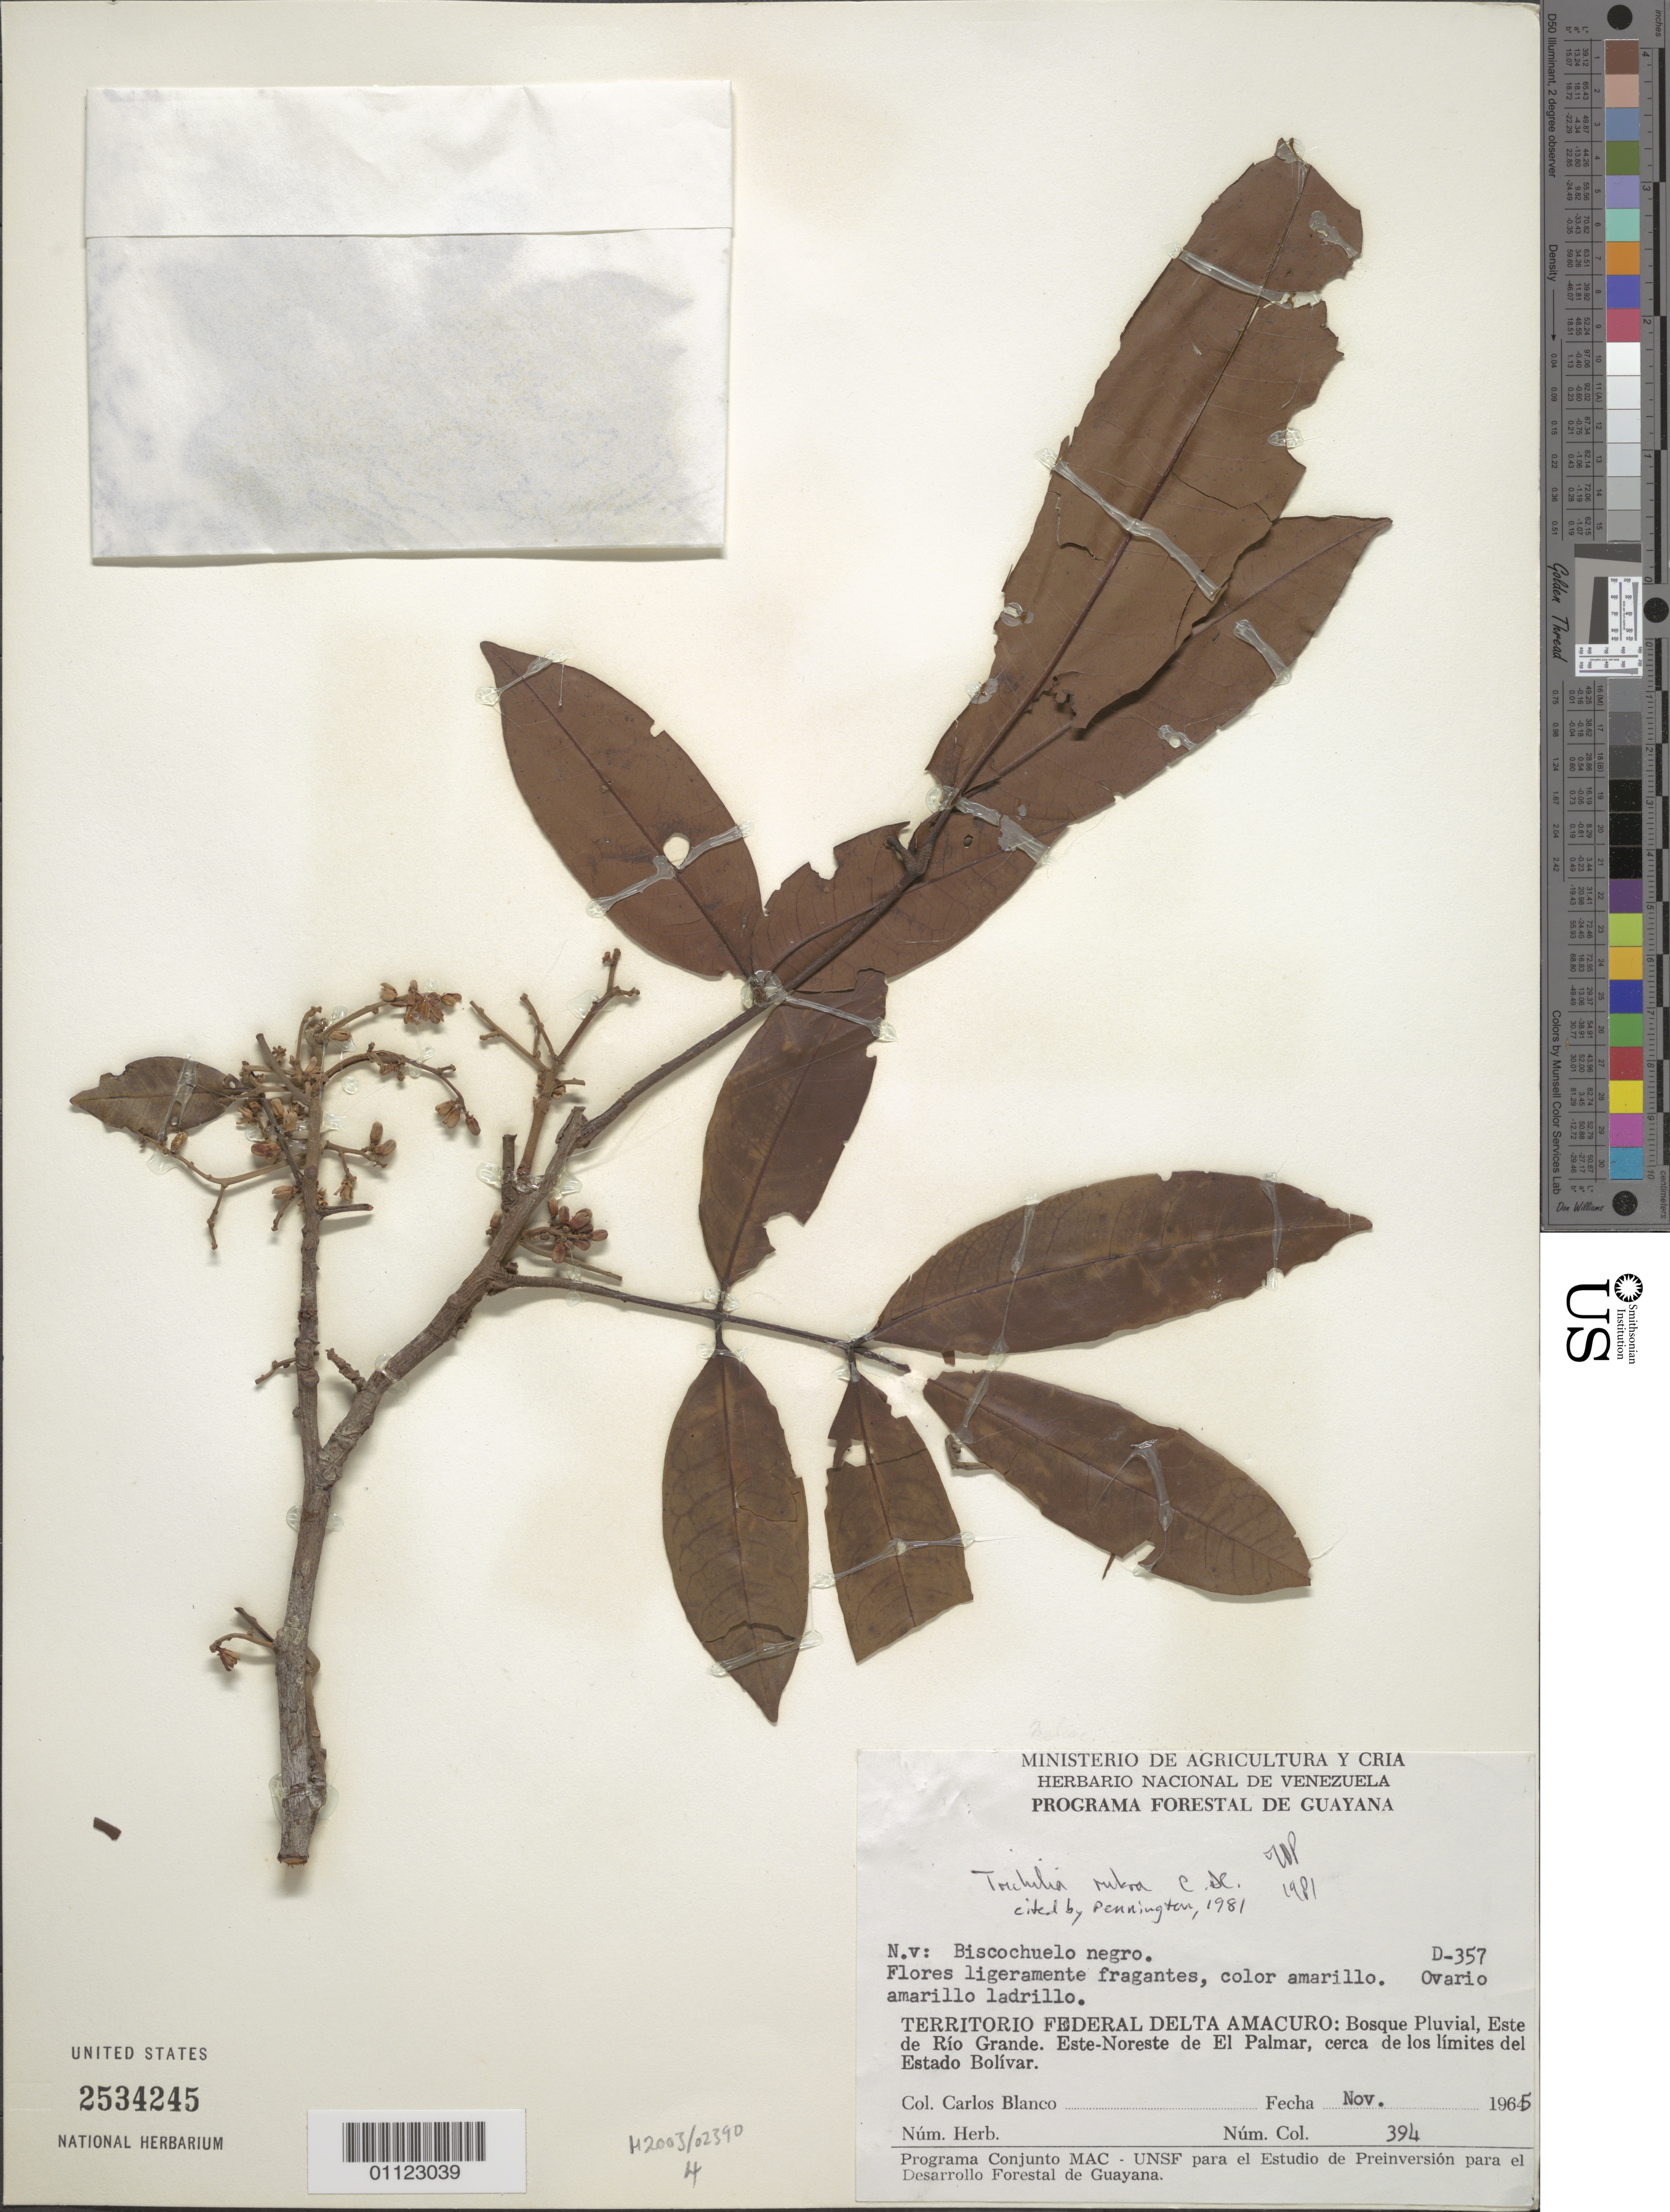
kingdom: Plantae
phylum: Tracheophyta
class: Magnoliopsida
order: Sapindales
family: Meliaceae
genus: Trichilia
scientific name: Trichilia rubra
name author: C. DC.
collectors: C. Blanco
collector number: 394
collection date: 1965-11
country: Venezuela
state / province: Delta Amacuro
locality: Territorio Federal Delta Amacuro: Bosque Pluvial, Este de Río Grande. Este-Noreste de El Palmar, cerca de los límites del Estado Bolívar.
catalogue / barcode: US 2534245